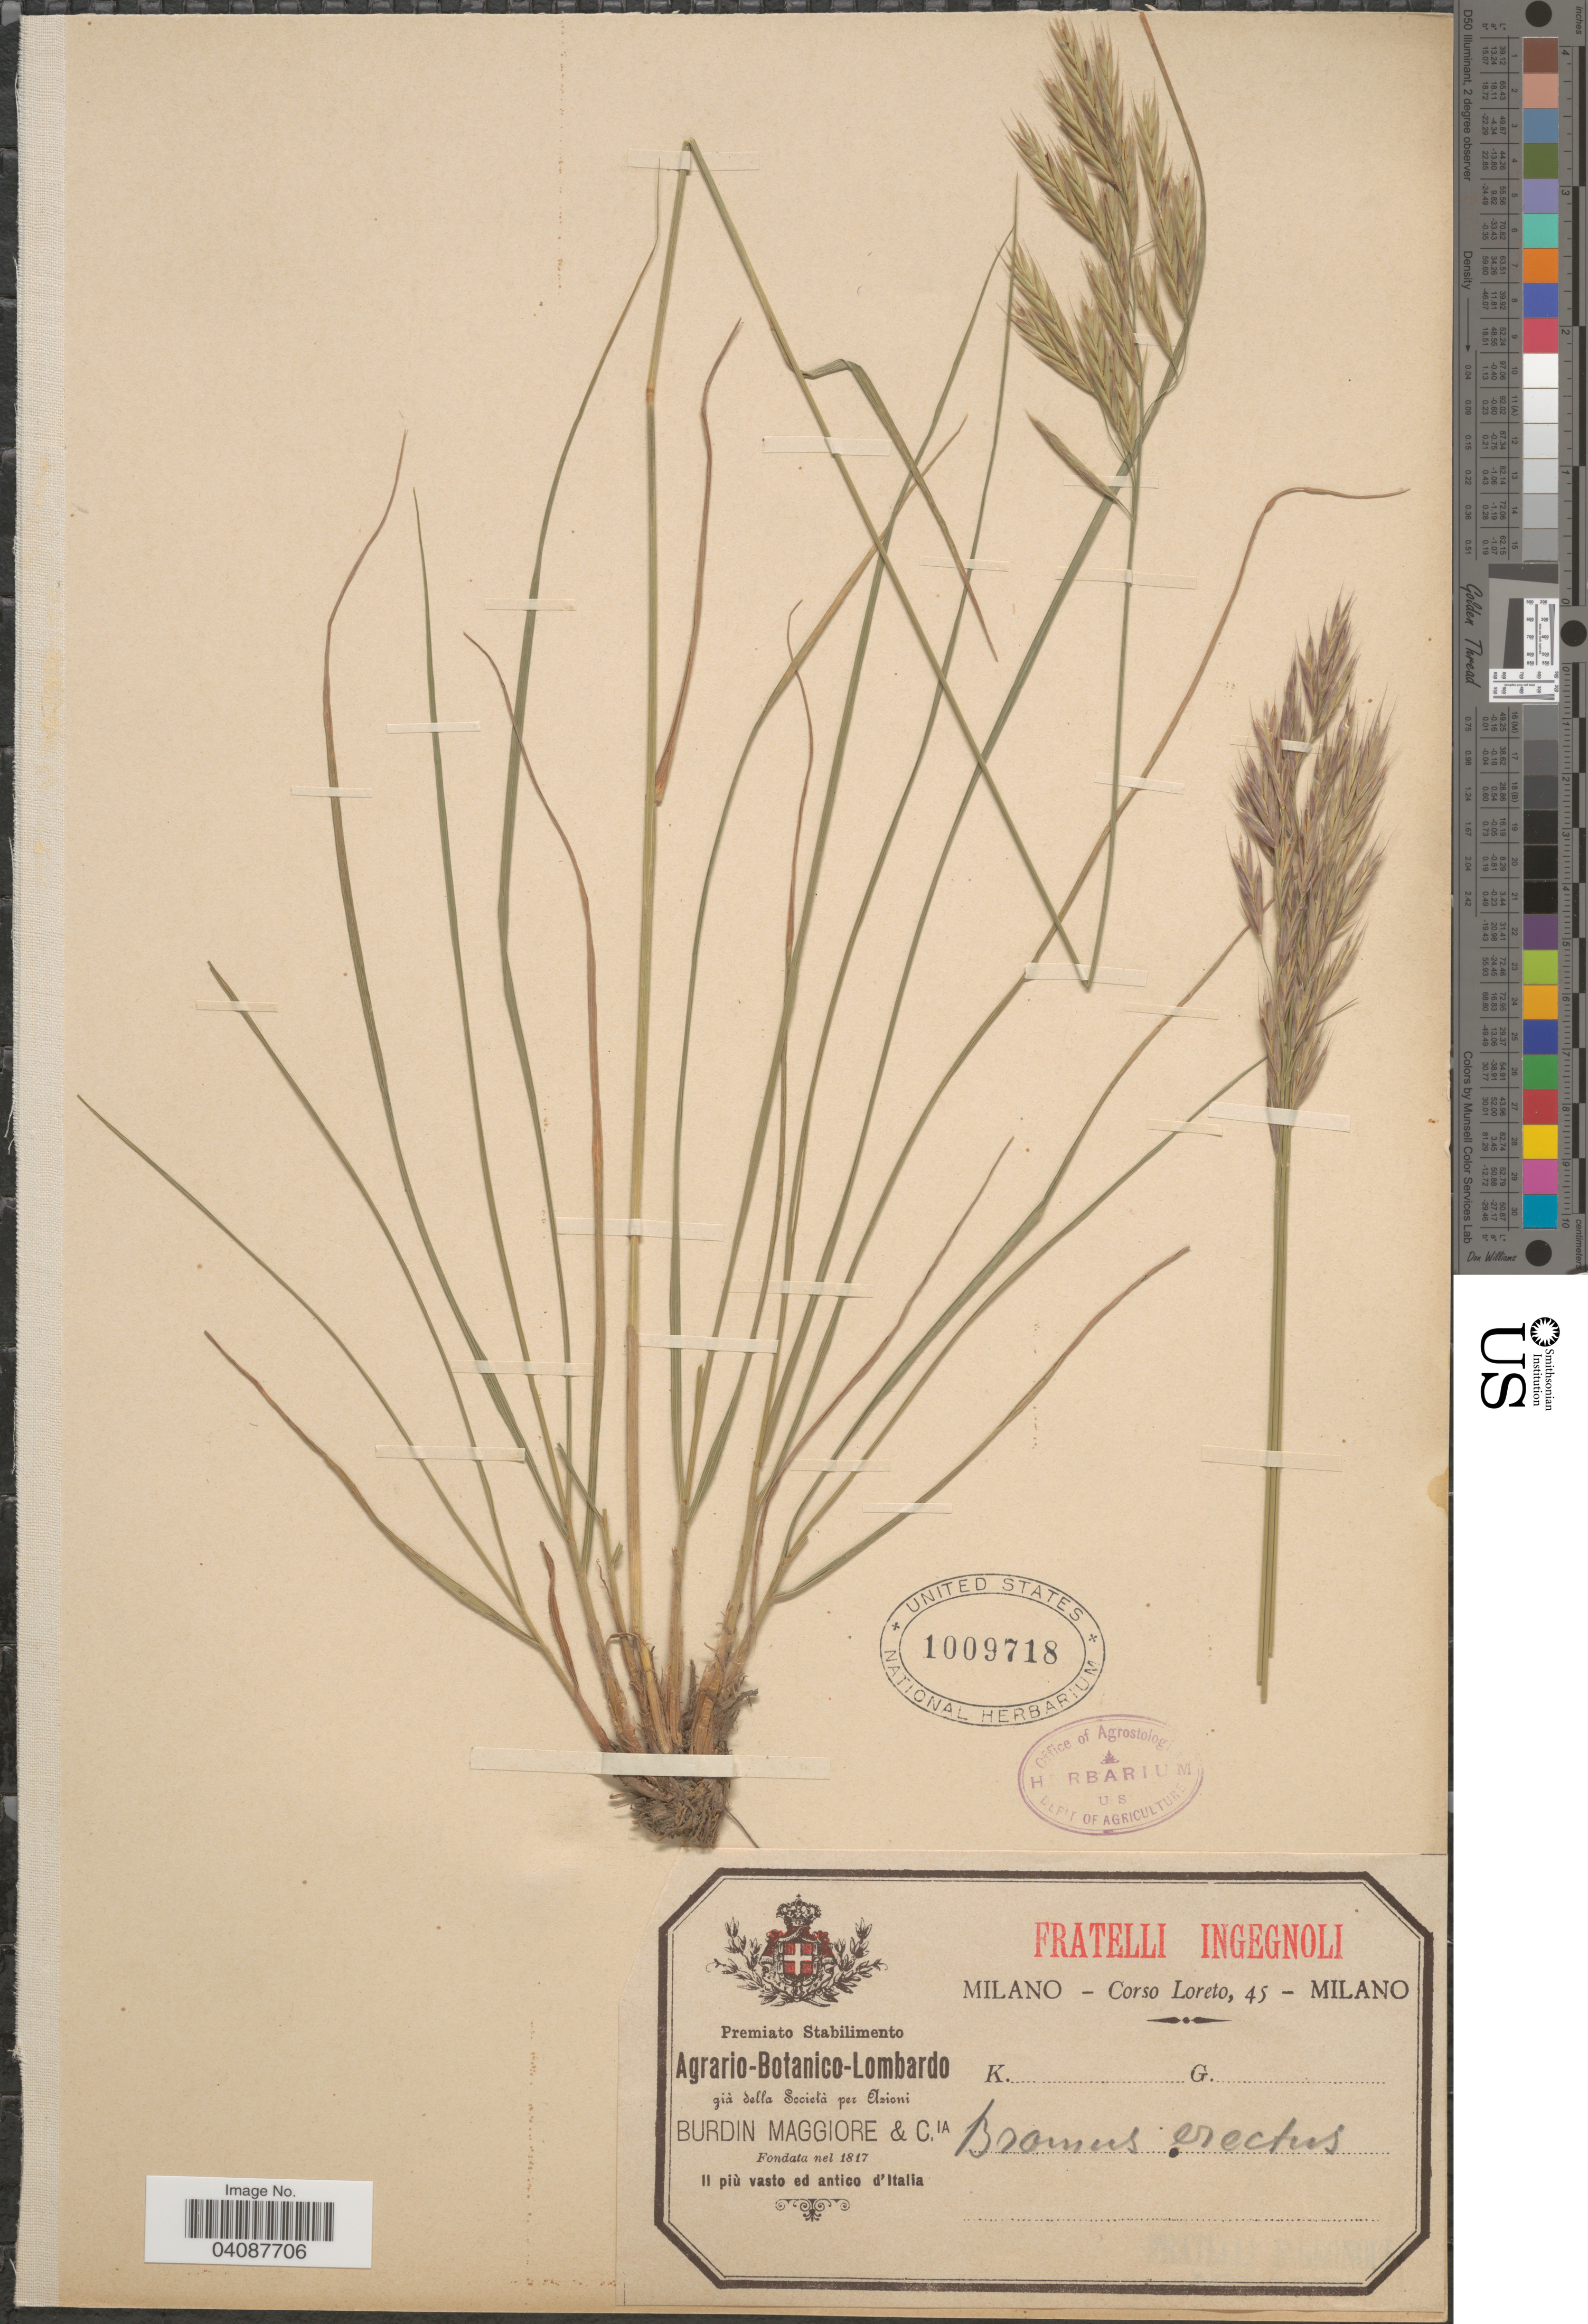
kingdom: Plantae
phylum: Tracheophyta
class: Liliopsida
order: Poales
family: Poaceae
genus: Bromus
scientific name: Bromus erectus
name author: Huds.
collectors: Loreto, C.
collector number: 45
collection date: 1817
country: Italy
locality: Il più ed antico d'Italia.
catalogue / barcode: US 1009718